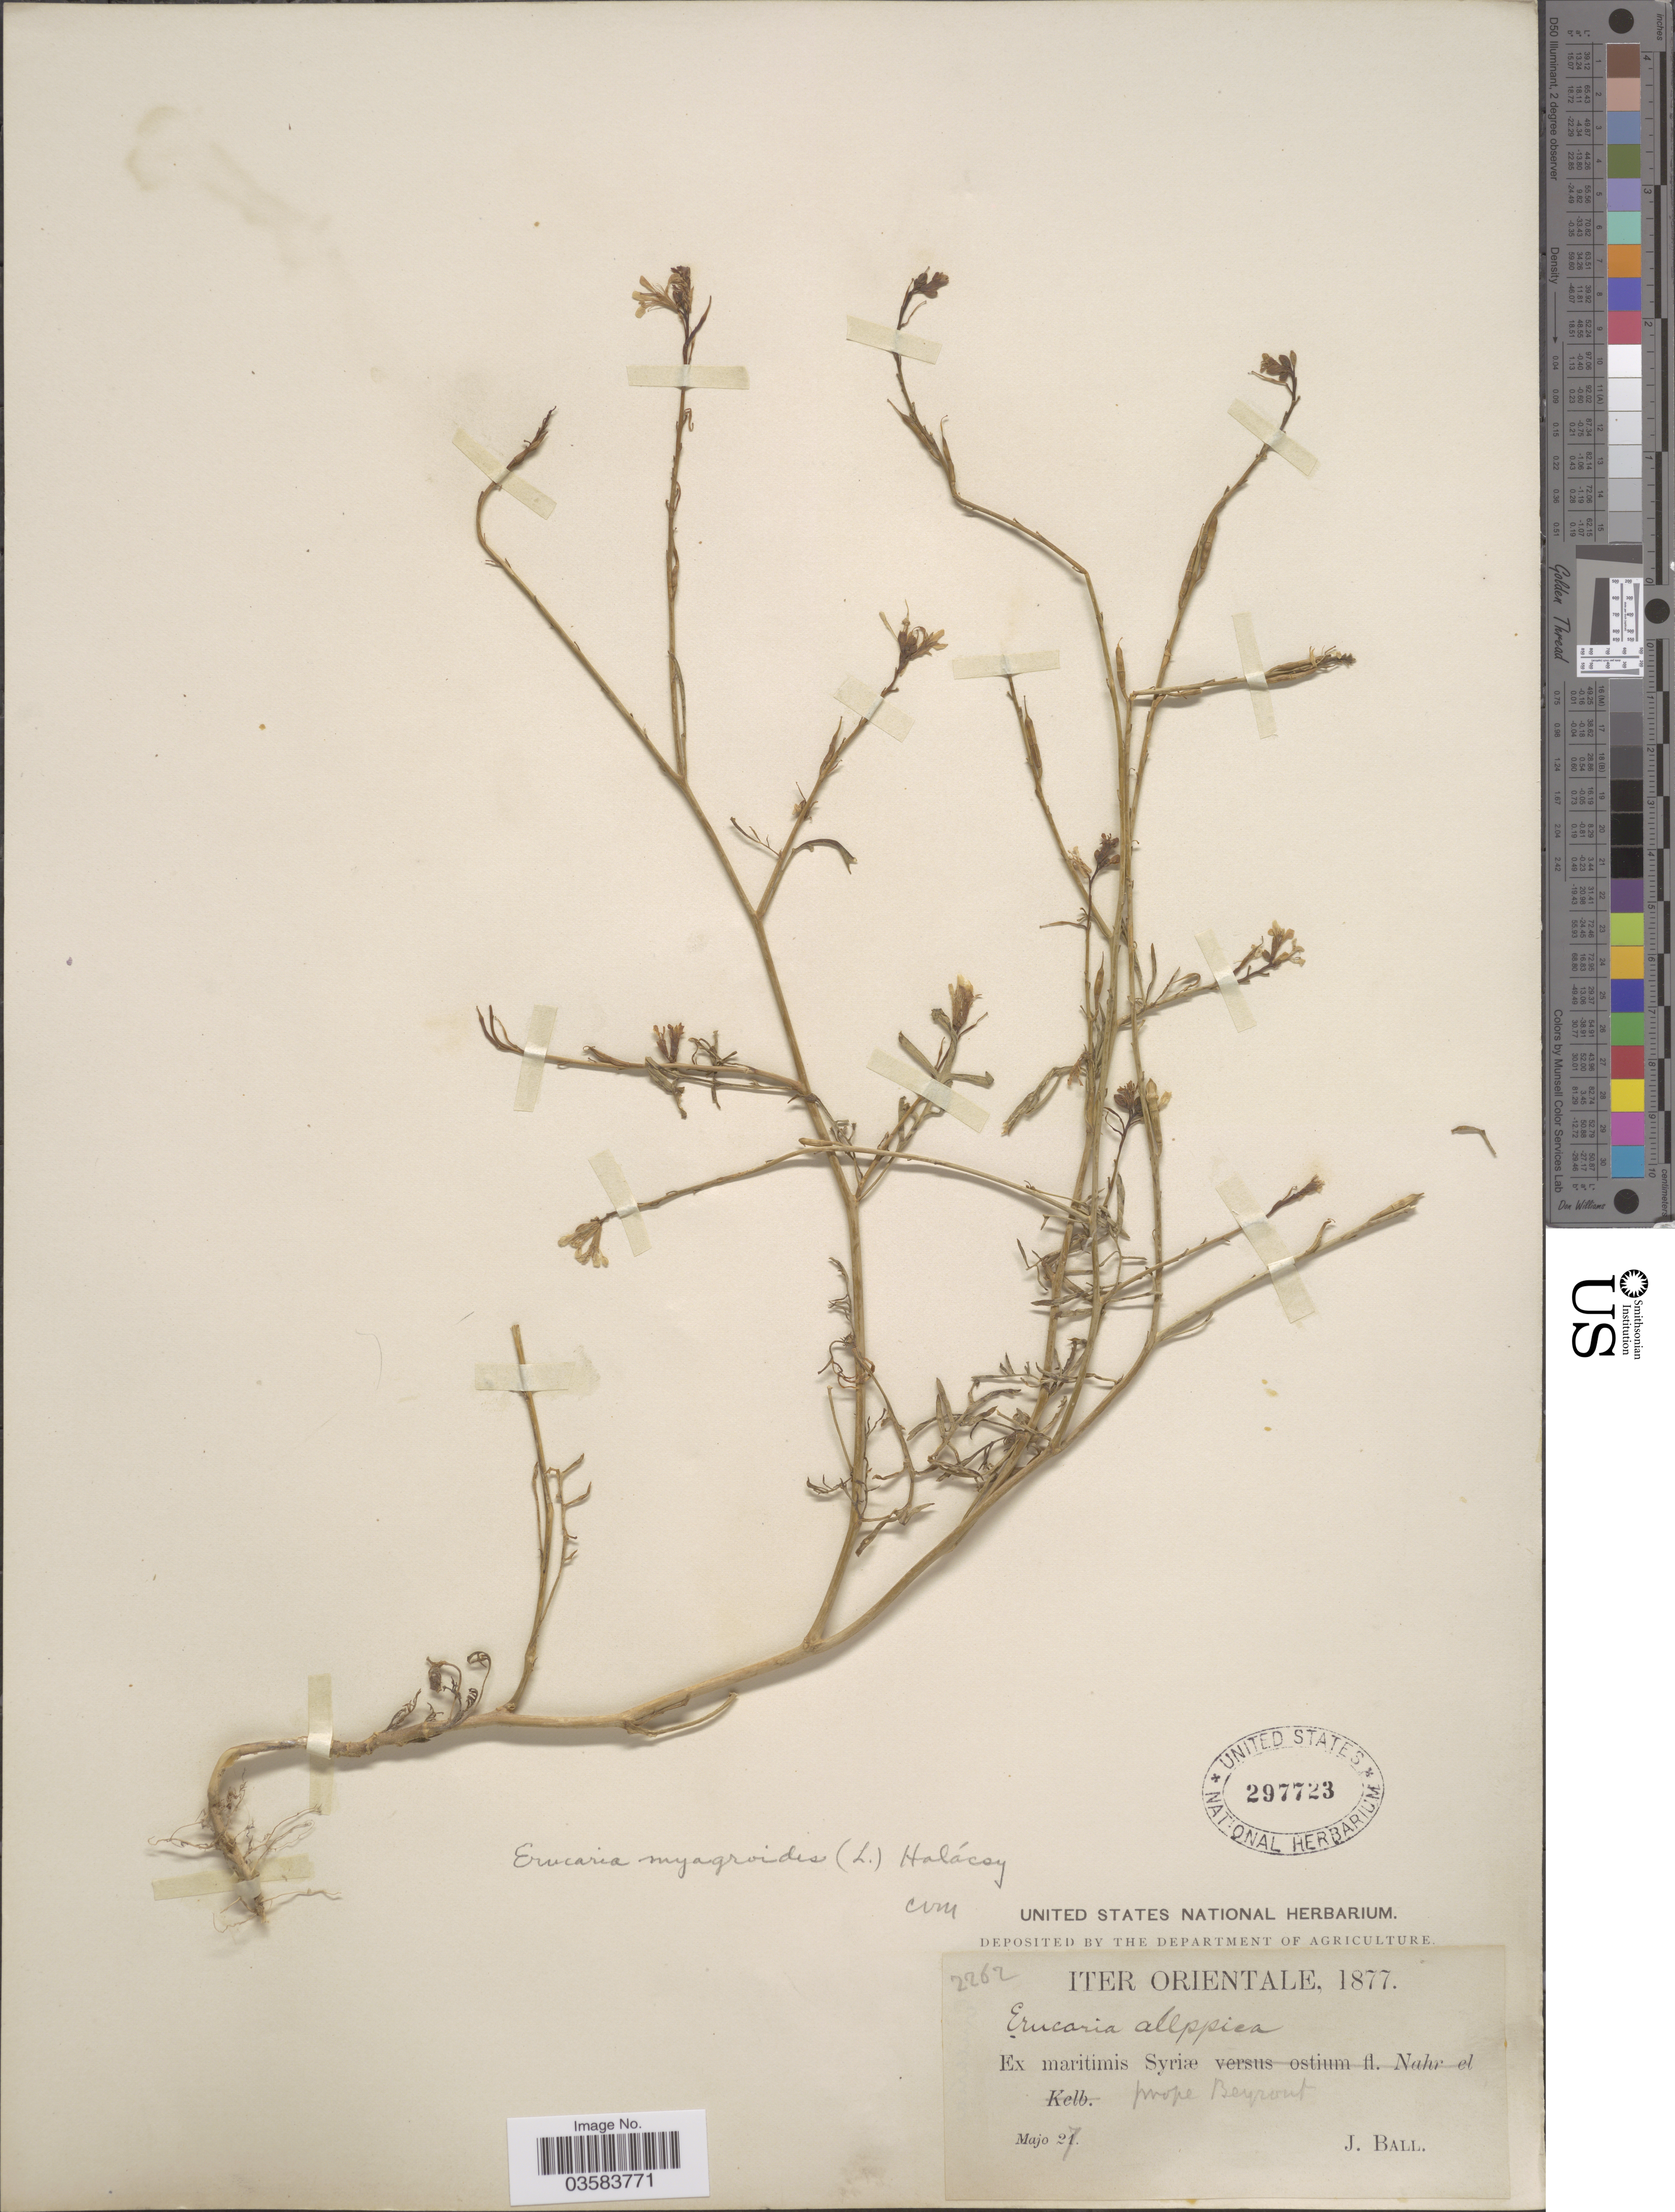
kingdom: Plantae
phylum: Tracheophyta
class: Magnoliopsida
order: Brassicales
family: Brassicaceae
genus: Erucaria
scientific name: Erucaria hispanica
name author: Druce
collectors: J. Ball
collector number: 2262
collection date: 1877-05-27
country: Lebanon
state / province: Beyrouth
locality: Ex maritimis Syriae.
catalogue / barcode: US 297723